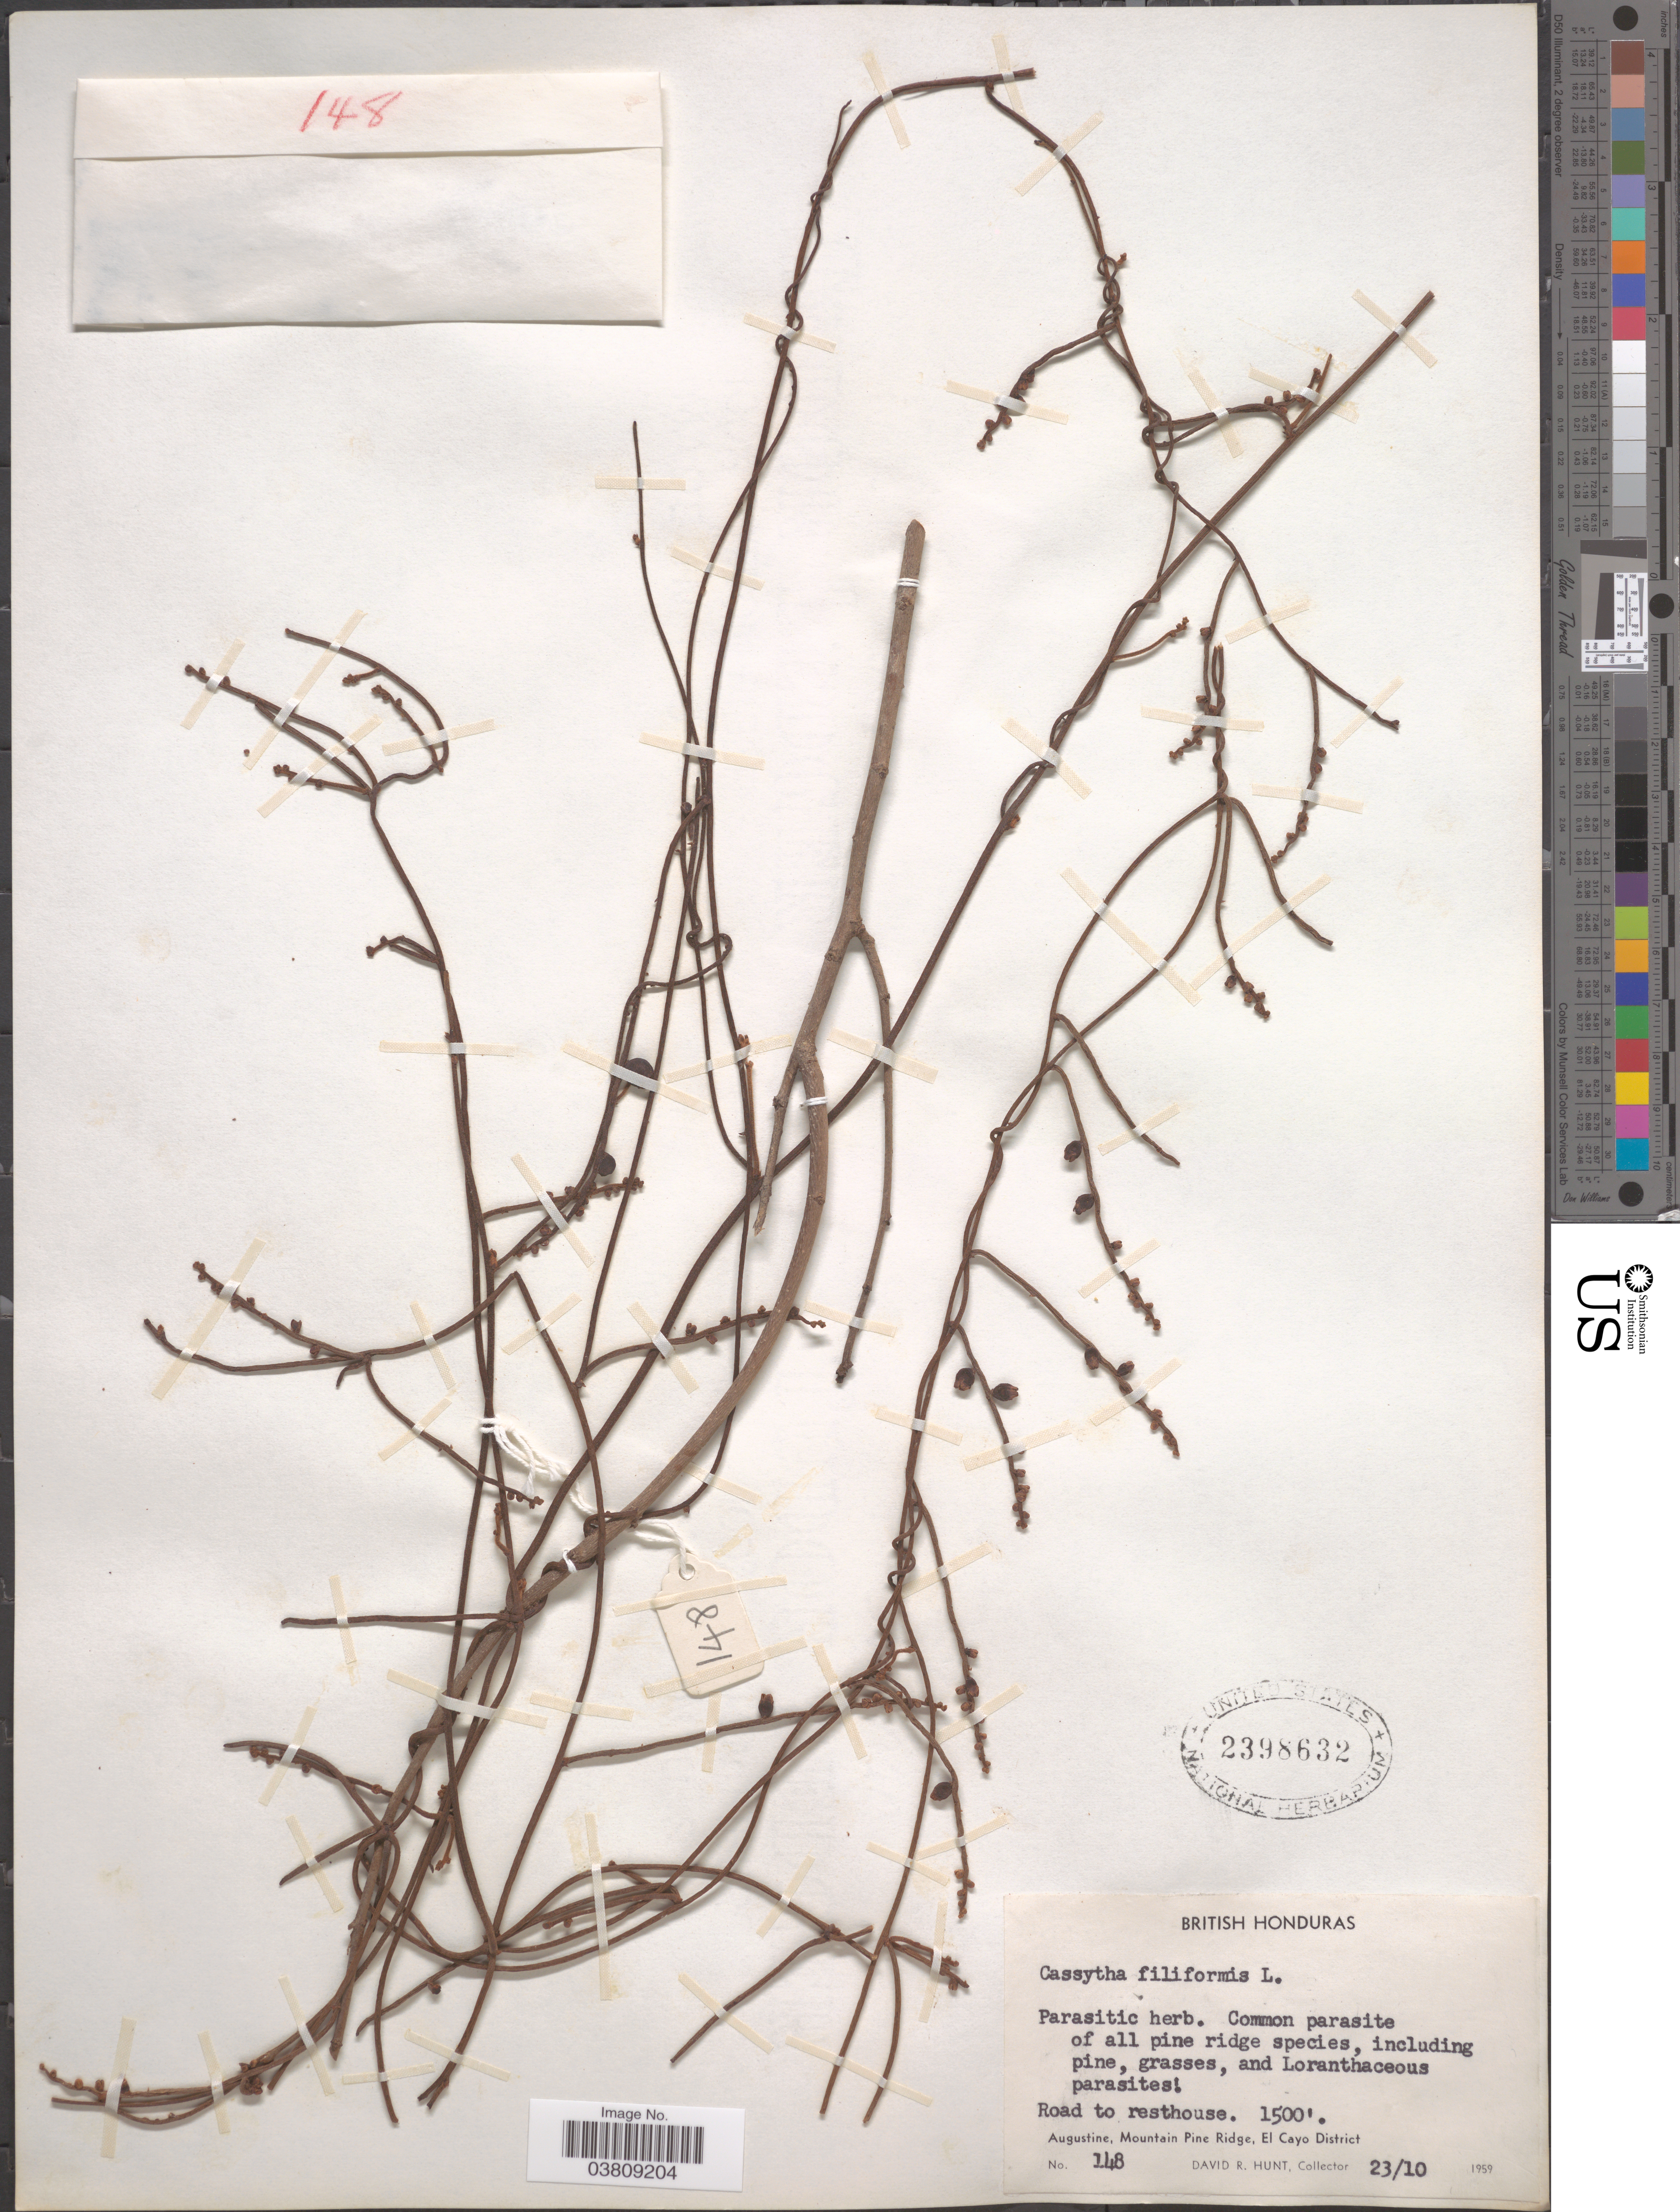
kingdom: Plantae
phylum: Tracheophyta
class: Magnoliopsida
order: Laurales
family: Lauraceae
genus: Cassytha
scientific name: Cassytha filiformis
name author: L.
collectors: D. R. Hunt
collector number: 148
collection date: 1959-10-23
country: Belize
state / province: Cayo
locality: British Honduras. Road to resthouse. Augustine, Mountain Pine Ridge, El Cayo District.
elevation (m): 457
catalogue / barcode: US 2398632